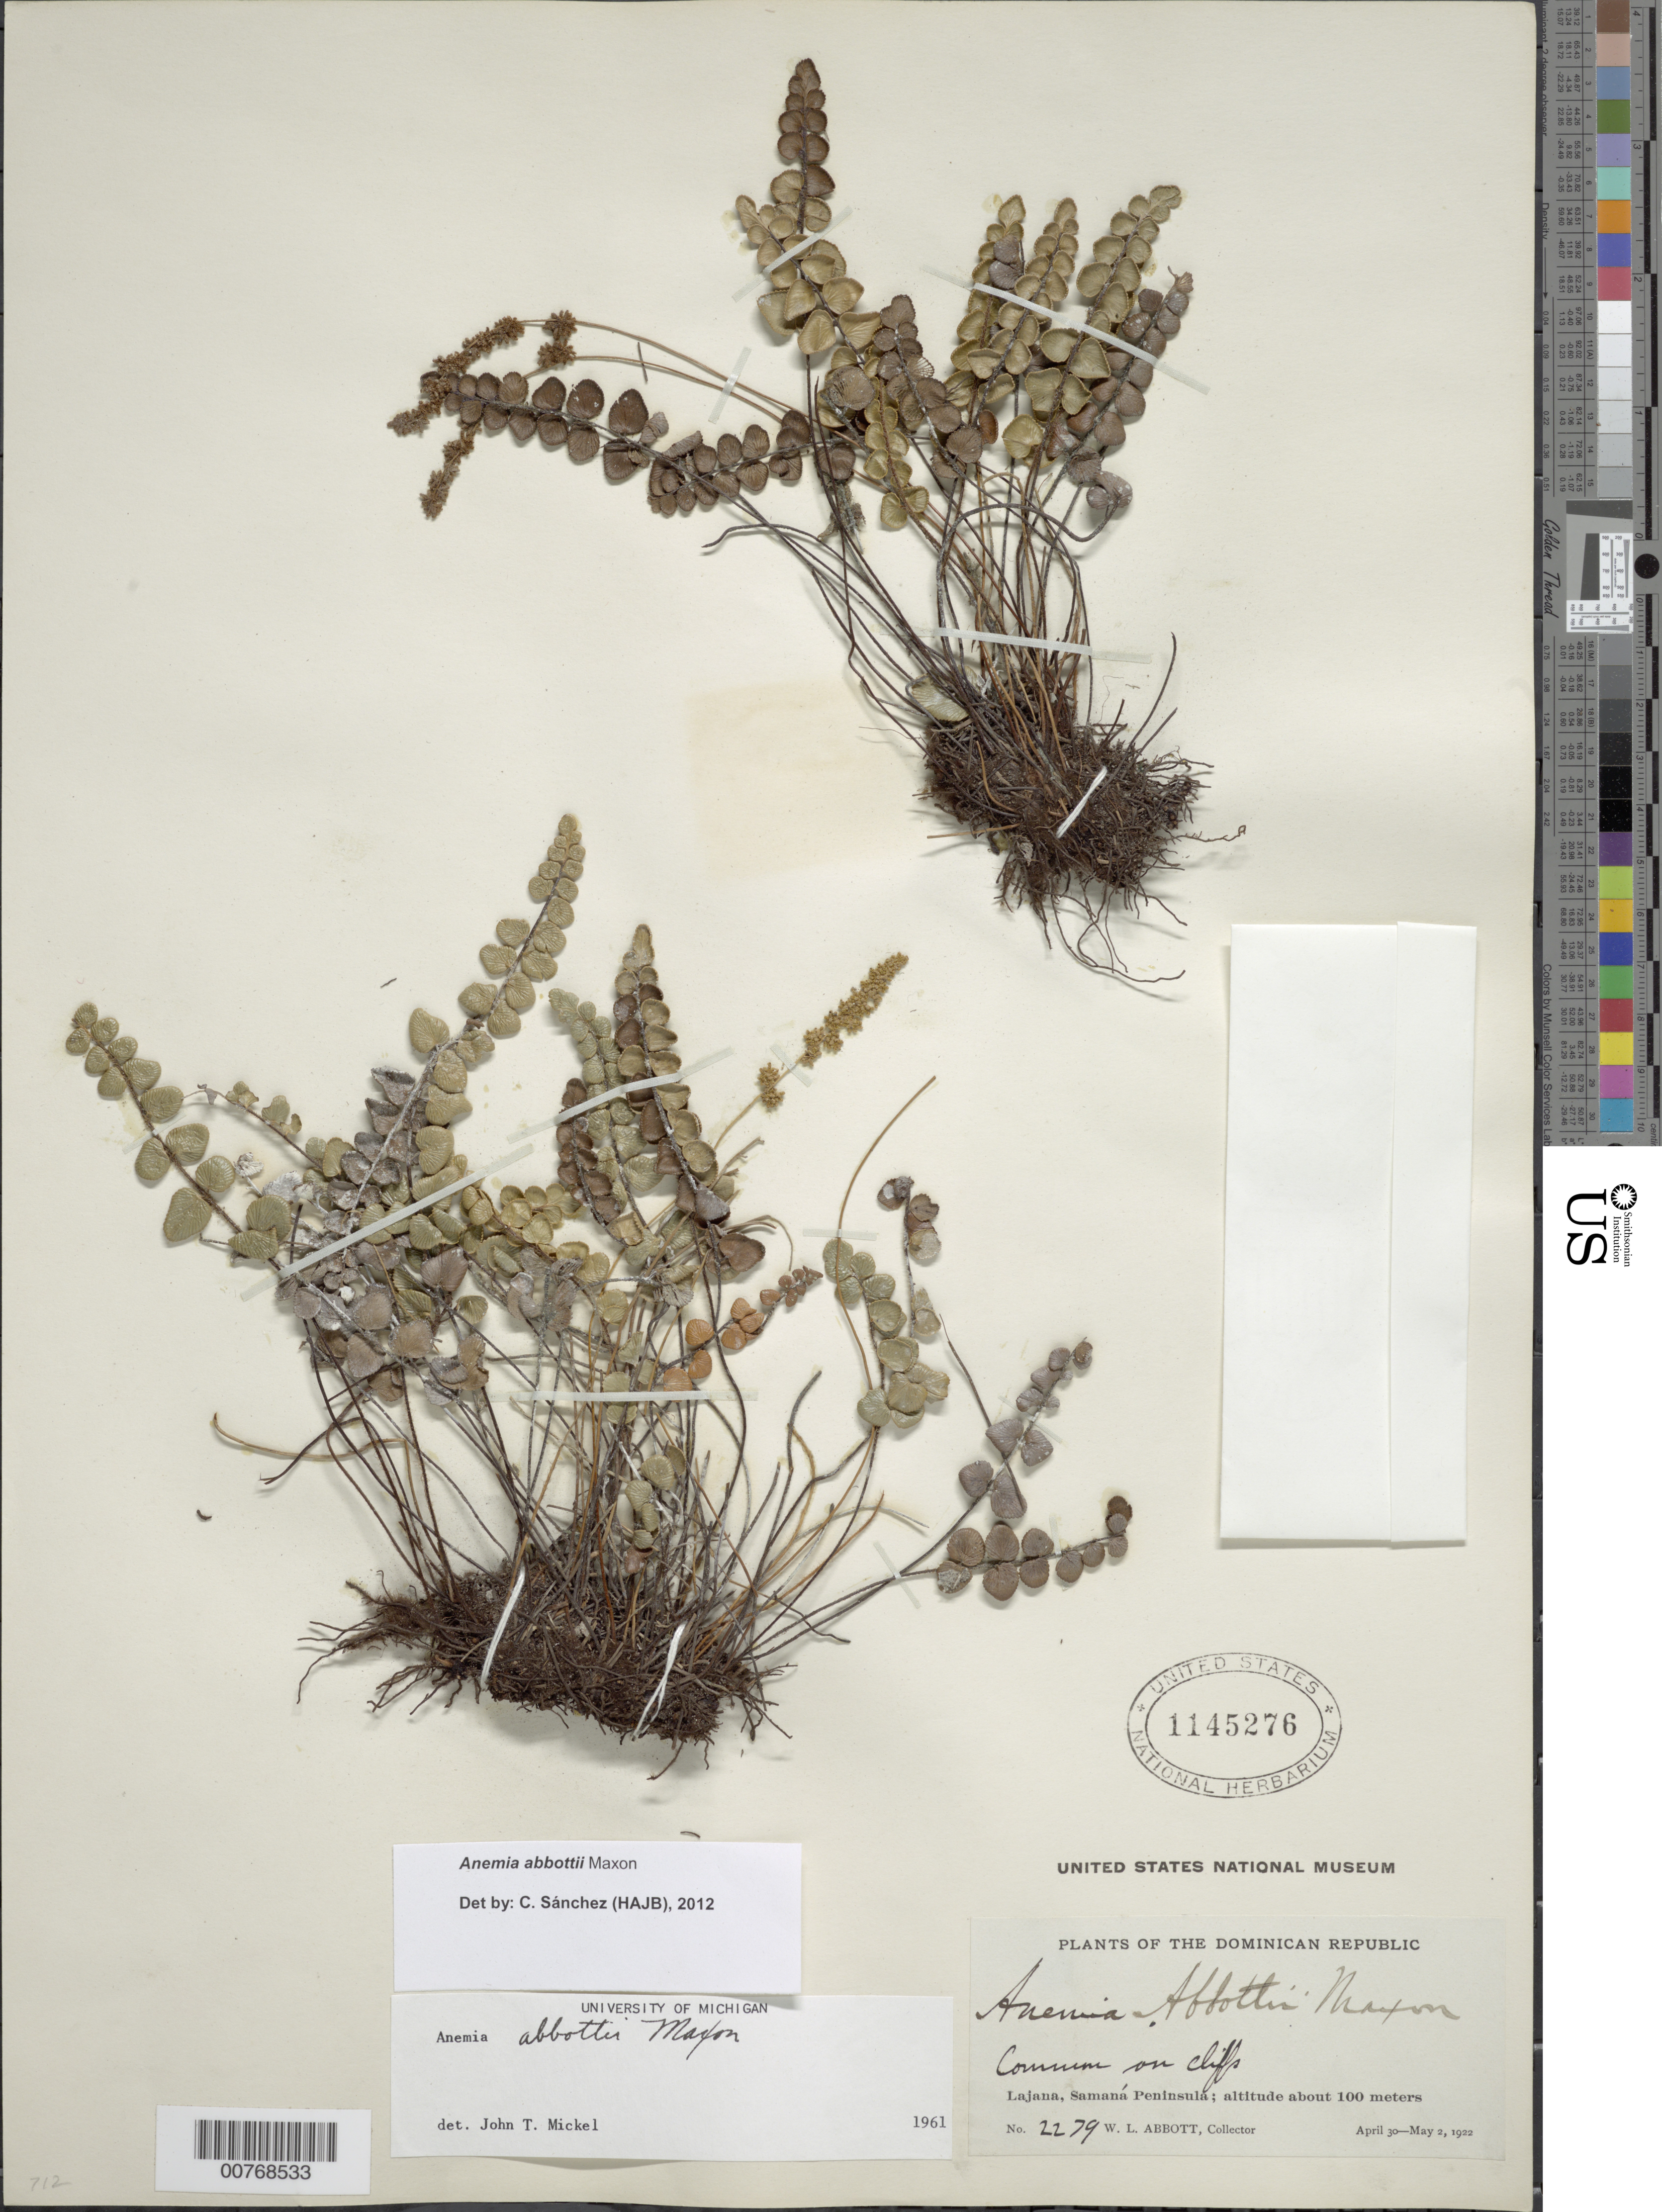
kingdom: Plantae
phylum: Tracheophyta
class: Polypodiopsida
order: Schizaeales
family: Anemiaceae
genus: Anemia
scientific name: Anemia abbottii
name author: Maxon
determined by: Mickel, J. T., (NY), New York Botanical Garden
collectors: W. L. Abbott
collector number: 2279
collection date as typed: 30 Apr 1922 02 May 1922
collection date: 1922-04-30/1922-05-02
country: Dominican Republic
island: Hispaniola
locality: Lajana, Samaná Peninsula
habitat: Common on cliff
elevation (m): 100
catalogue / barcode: US 1145276